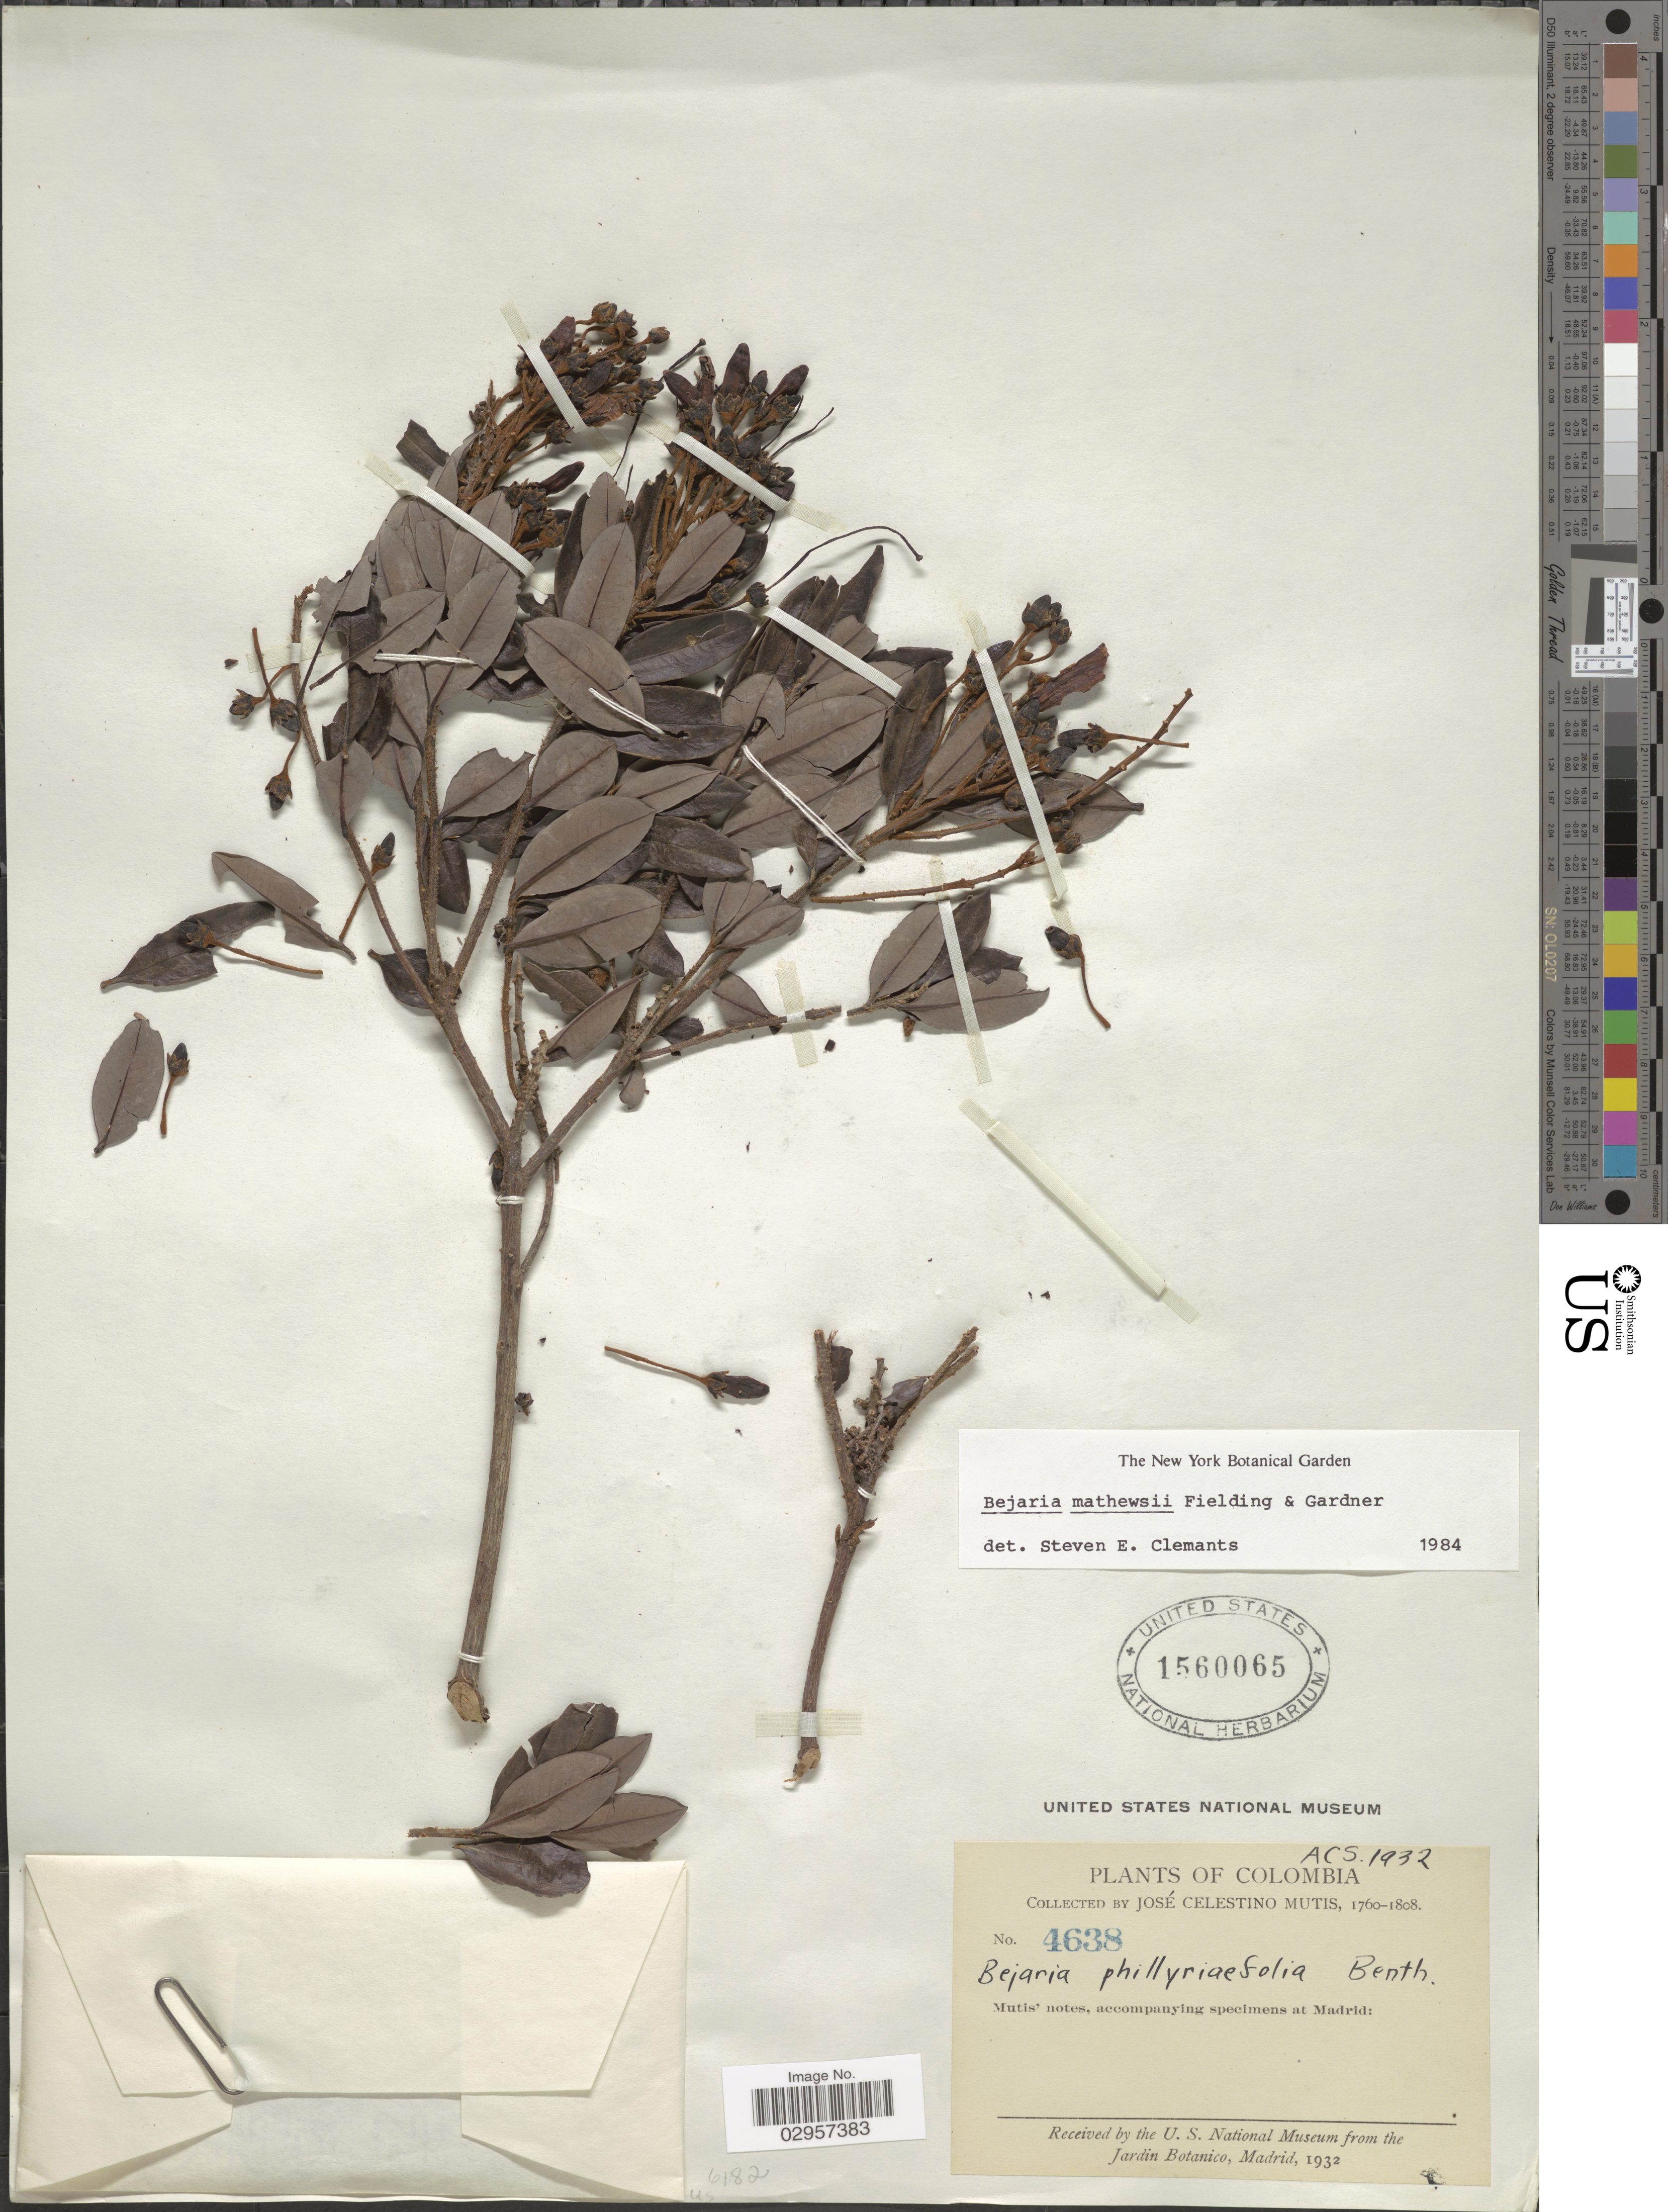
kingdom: Plantae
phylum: Tracheophyta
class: Magnoliopsida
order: Ericales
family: Ericaceae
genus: Bejaria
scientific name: Bejaria mathewsii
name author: Fielding & Gardner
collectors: J. C. B. Mutis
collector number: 4638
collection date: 1760/1808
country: Colombia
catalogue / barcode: US 1560065